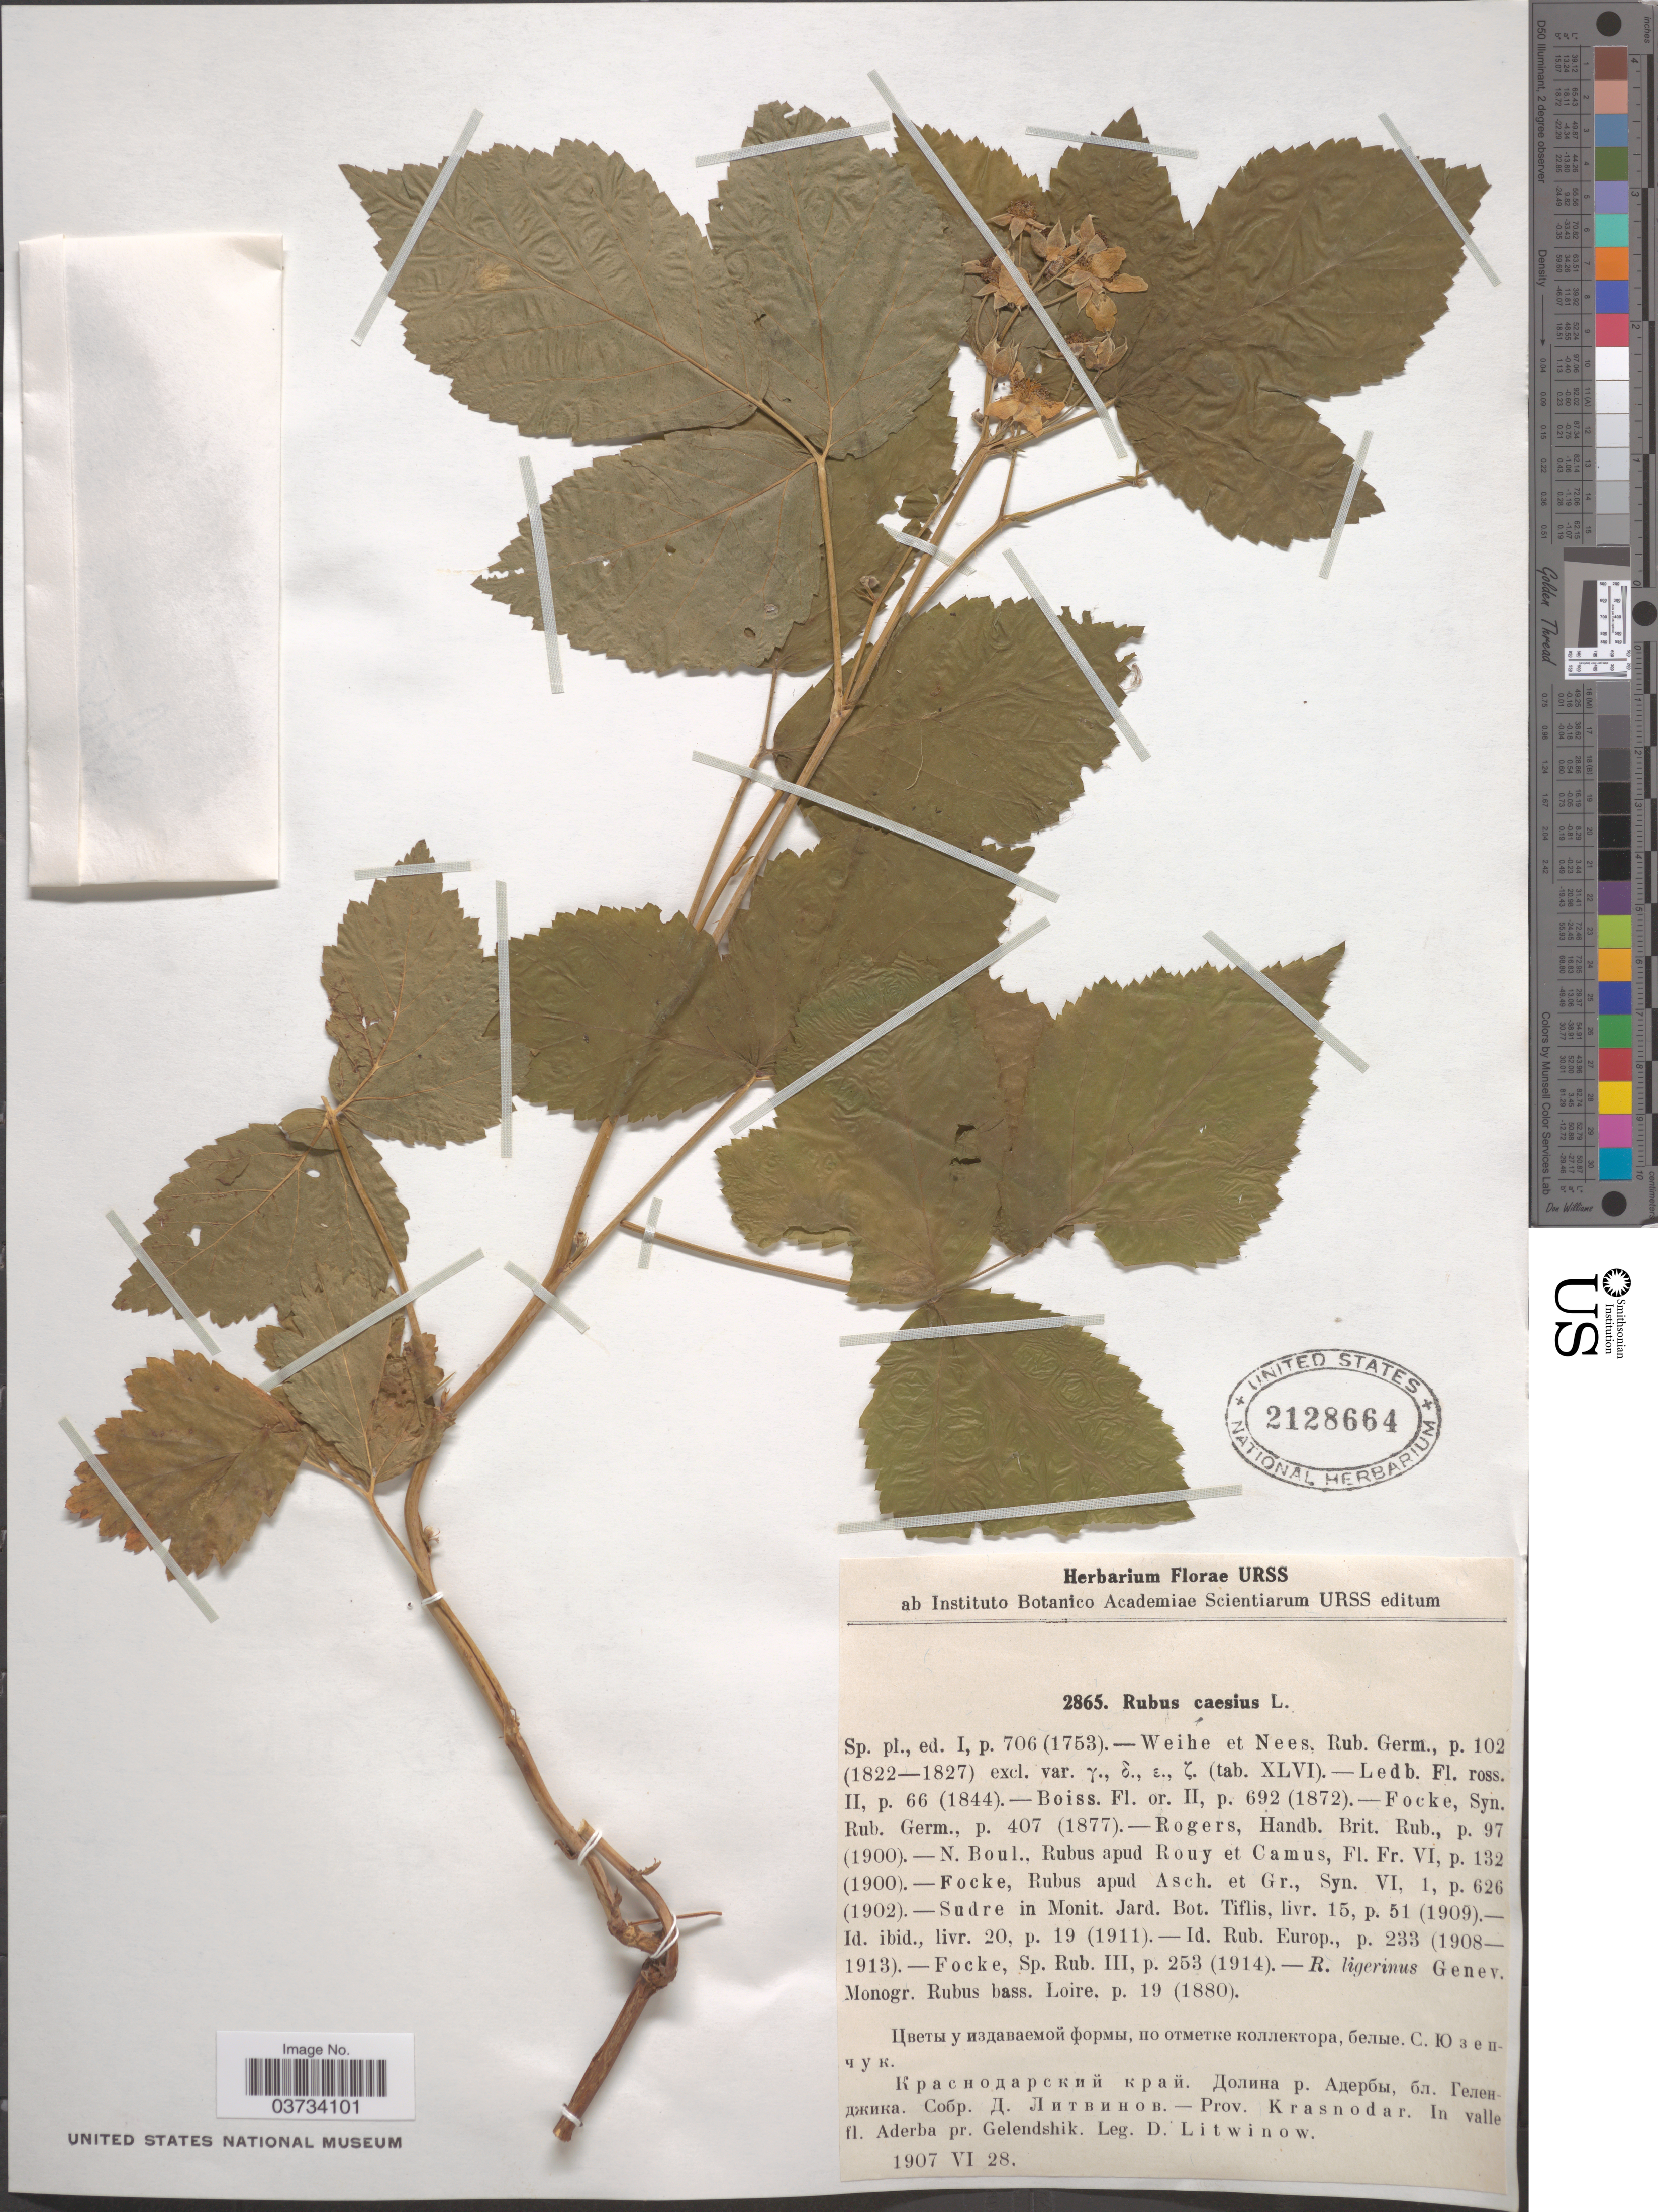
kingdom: Plantae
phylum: Tracheophyta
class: Magnoliopsida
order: Rosales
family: Rosaceae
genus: Rubus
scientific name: Rubus caesius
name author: L.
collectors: D. Litwinow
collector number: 2865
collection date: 1907-06-28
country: Russian Federation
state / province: Krasnodar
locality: In valle fl. Aderba pr. Gelendshik.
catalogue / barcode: US 2128664